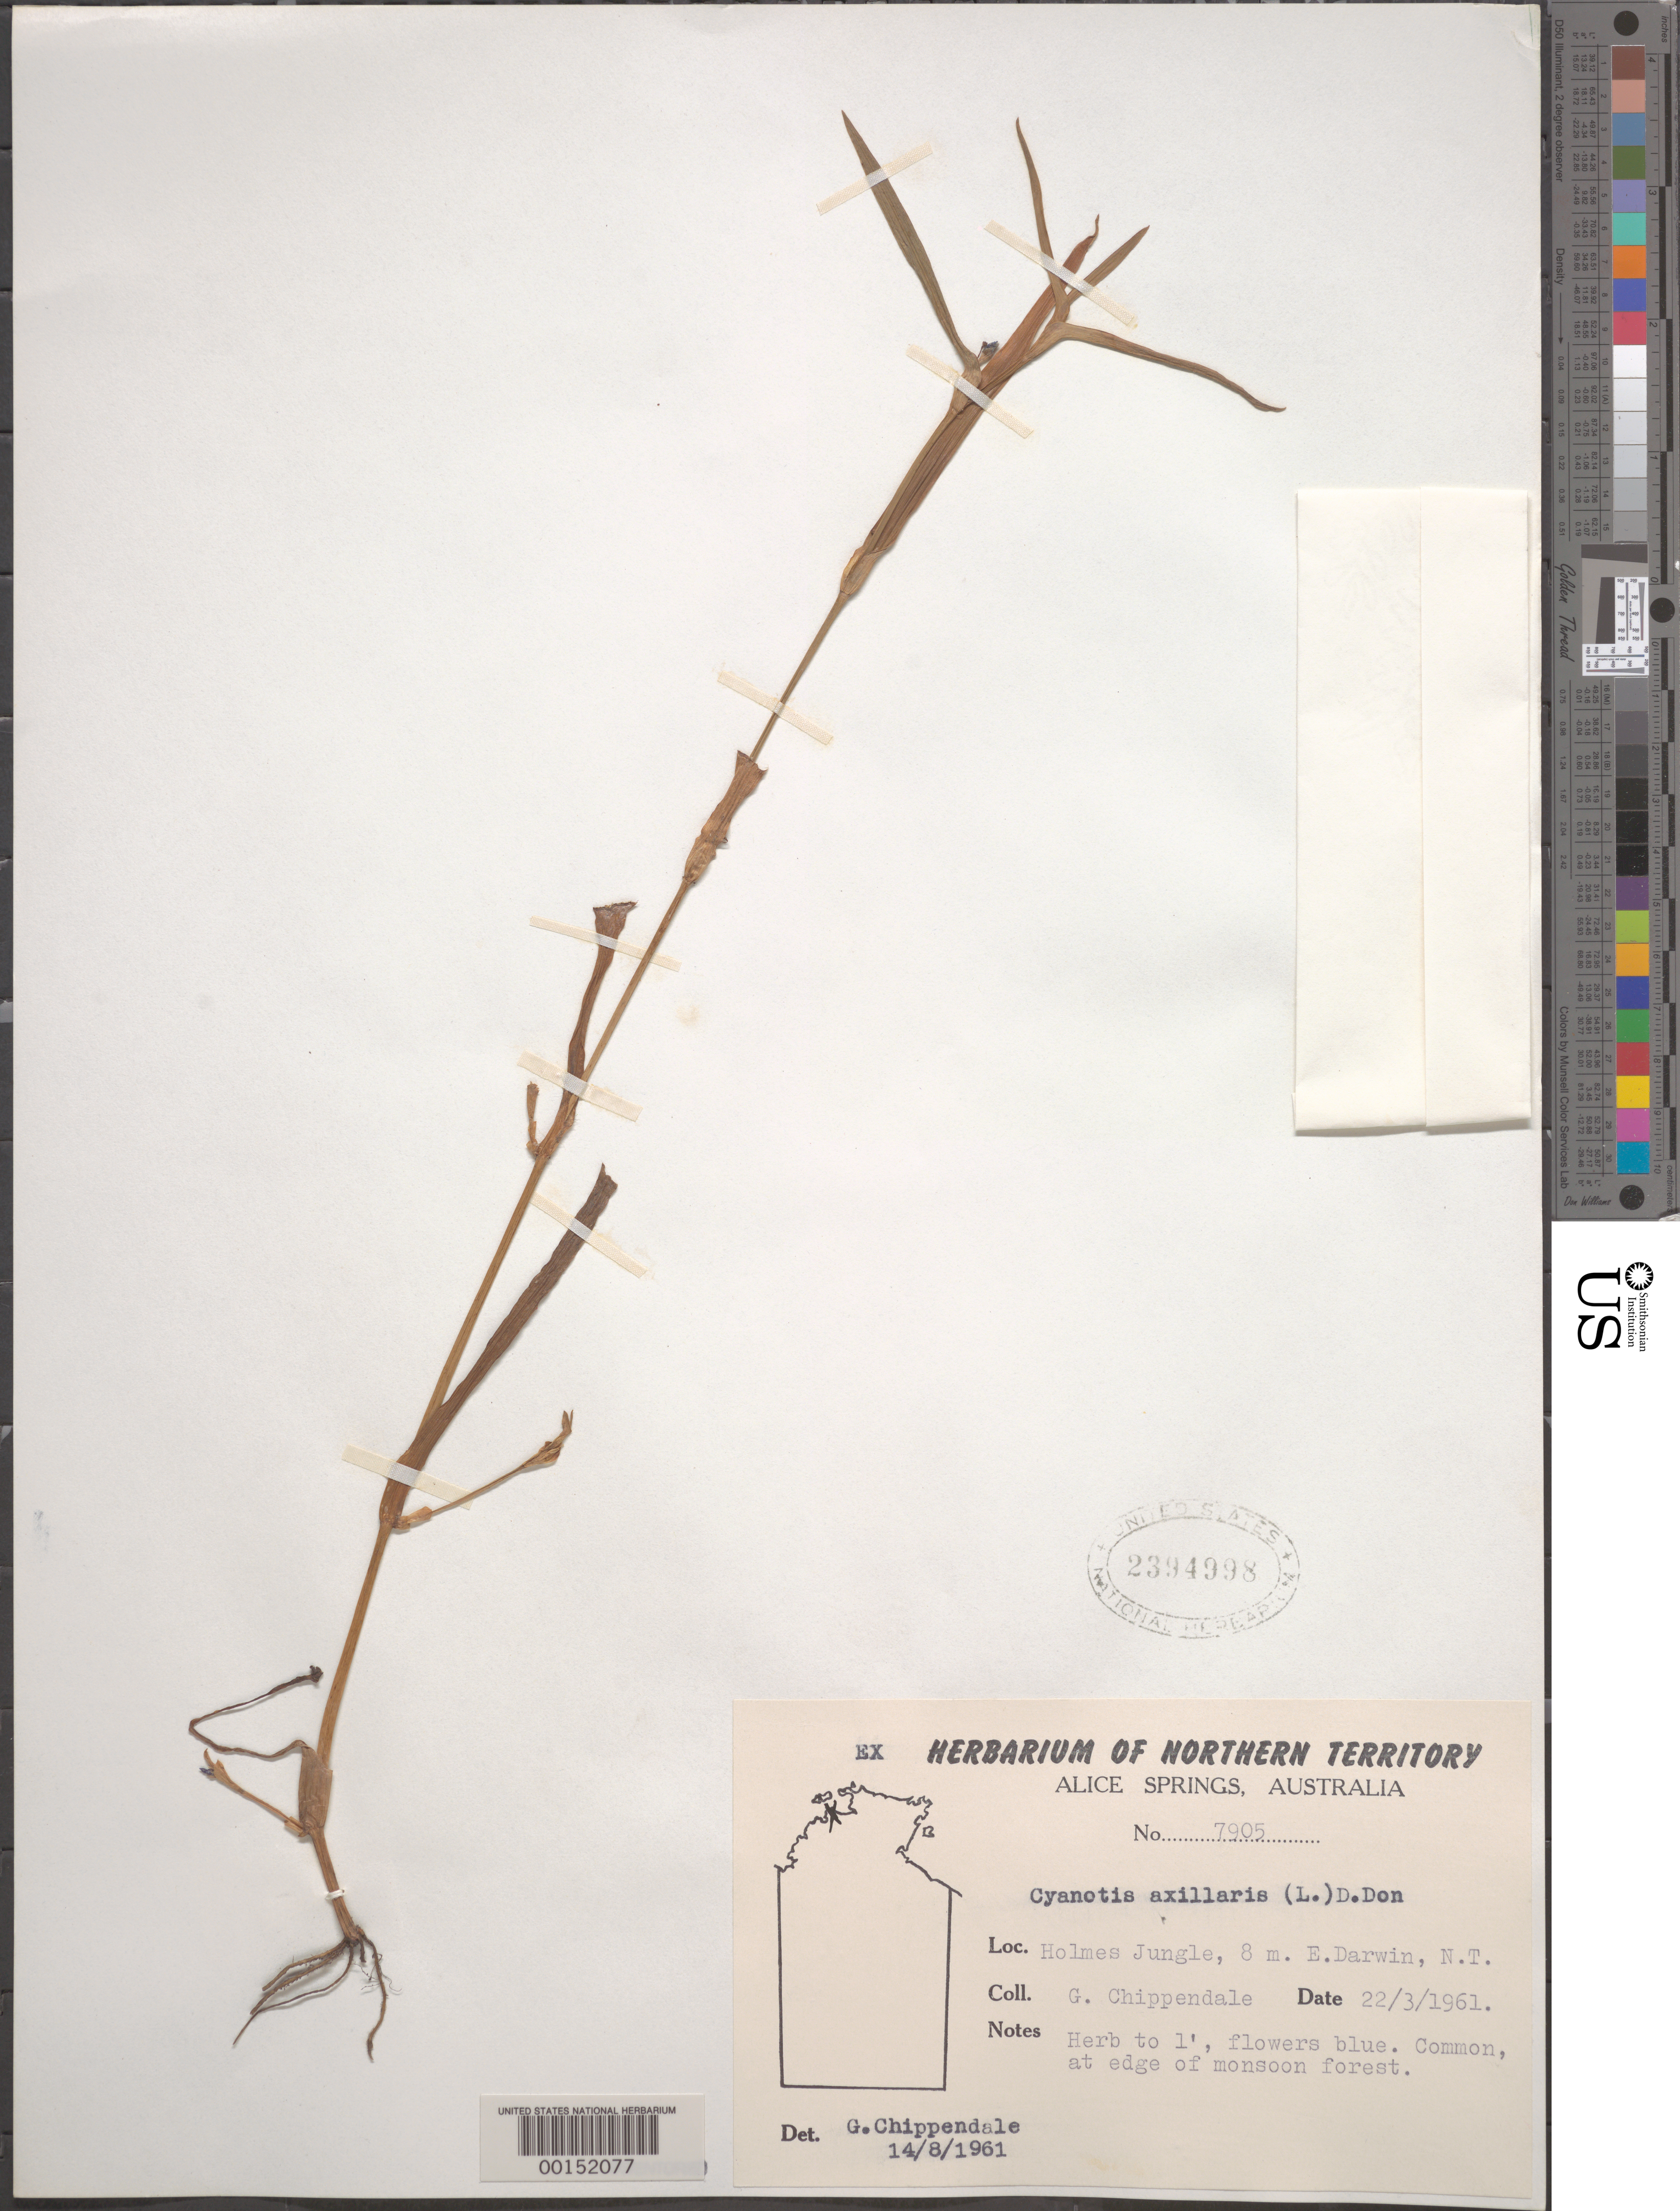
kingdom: Plantae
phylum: Tracheophyta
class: Liliopsida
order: Commelinales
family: Commelinaceae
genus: Cyanotis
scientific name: Cyanotis axillaris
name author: (L.) D. Don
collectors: G. Chippendale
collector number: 7905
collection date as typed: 22 Mar 1961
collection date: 1961-03-22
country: Australia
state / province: Northern Territory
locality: Holmes jungle, e. of darwin; alice springs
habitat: Edge of monsoon forest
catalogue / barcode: US 2394998